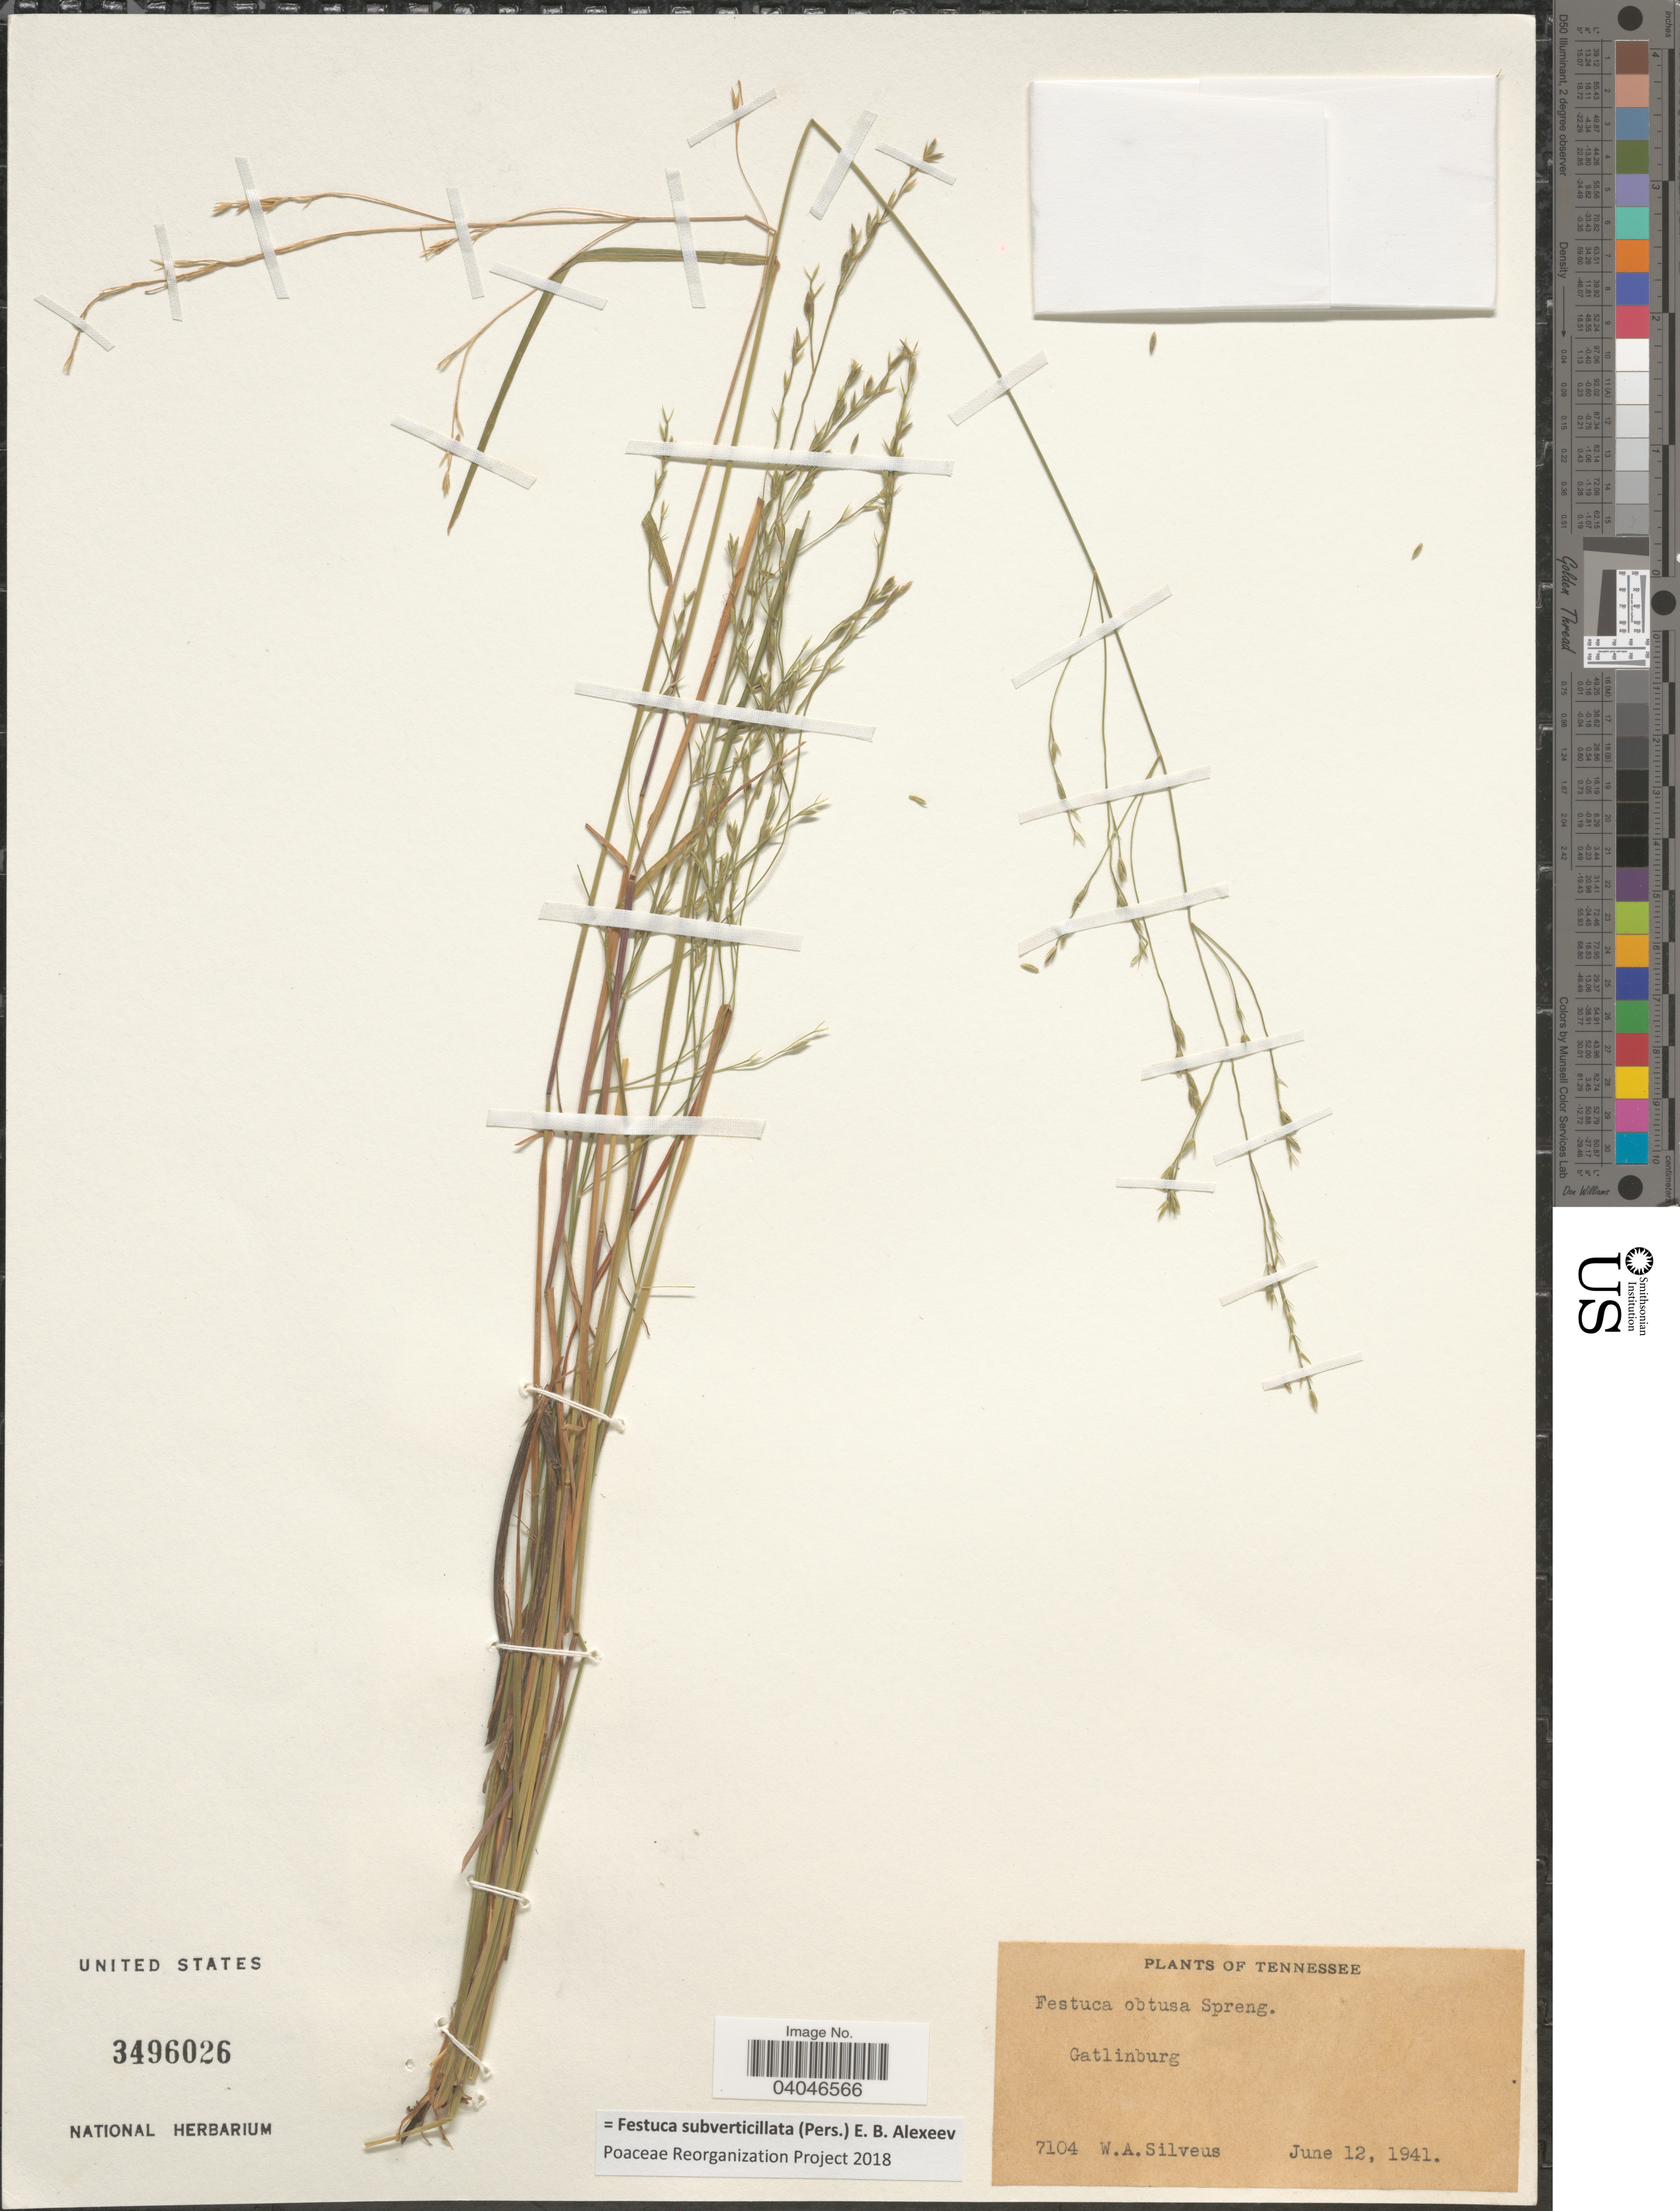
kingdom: Plantae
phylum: Tracheophyta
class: Liliopsida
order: Poales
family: Poaceae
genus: Festuca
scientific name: Festuca subverticillata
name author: (Pers.) E.B. Alexeev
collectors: W. Silveus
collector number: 7104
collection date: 1941-06-12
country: United States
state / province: Tennessee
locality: Gatlinburg.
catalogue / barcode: US 3496026